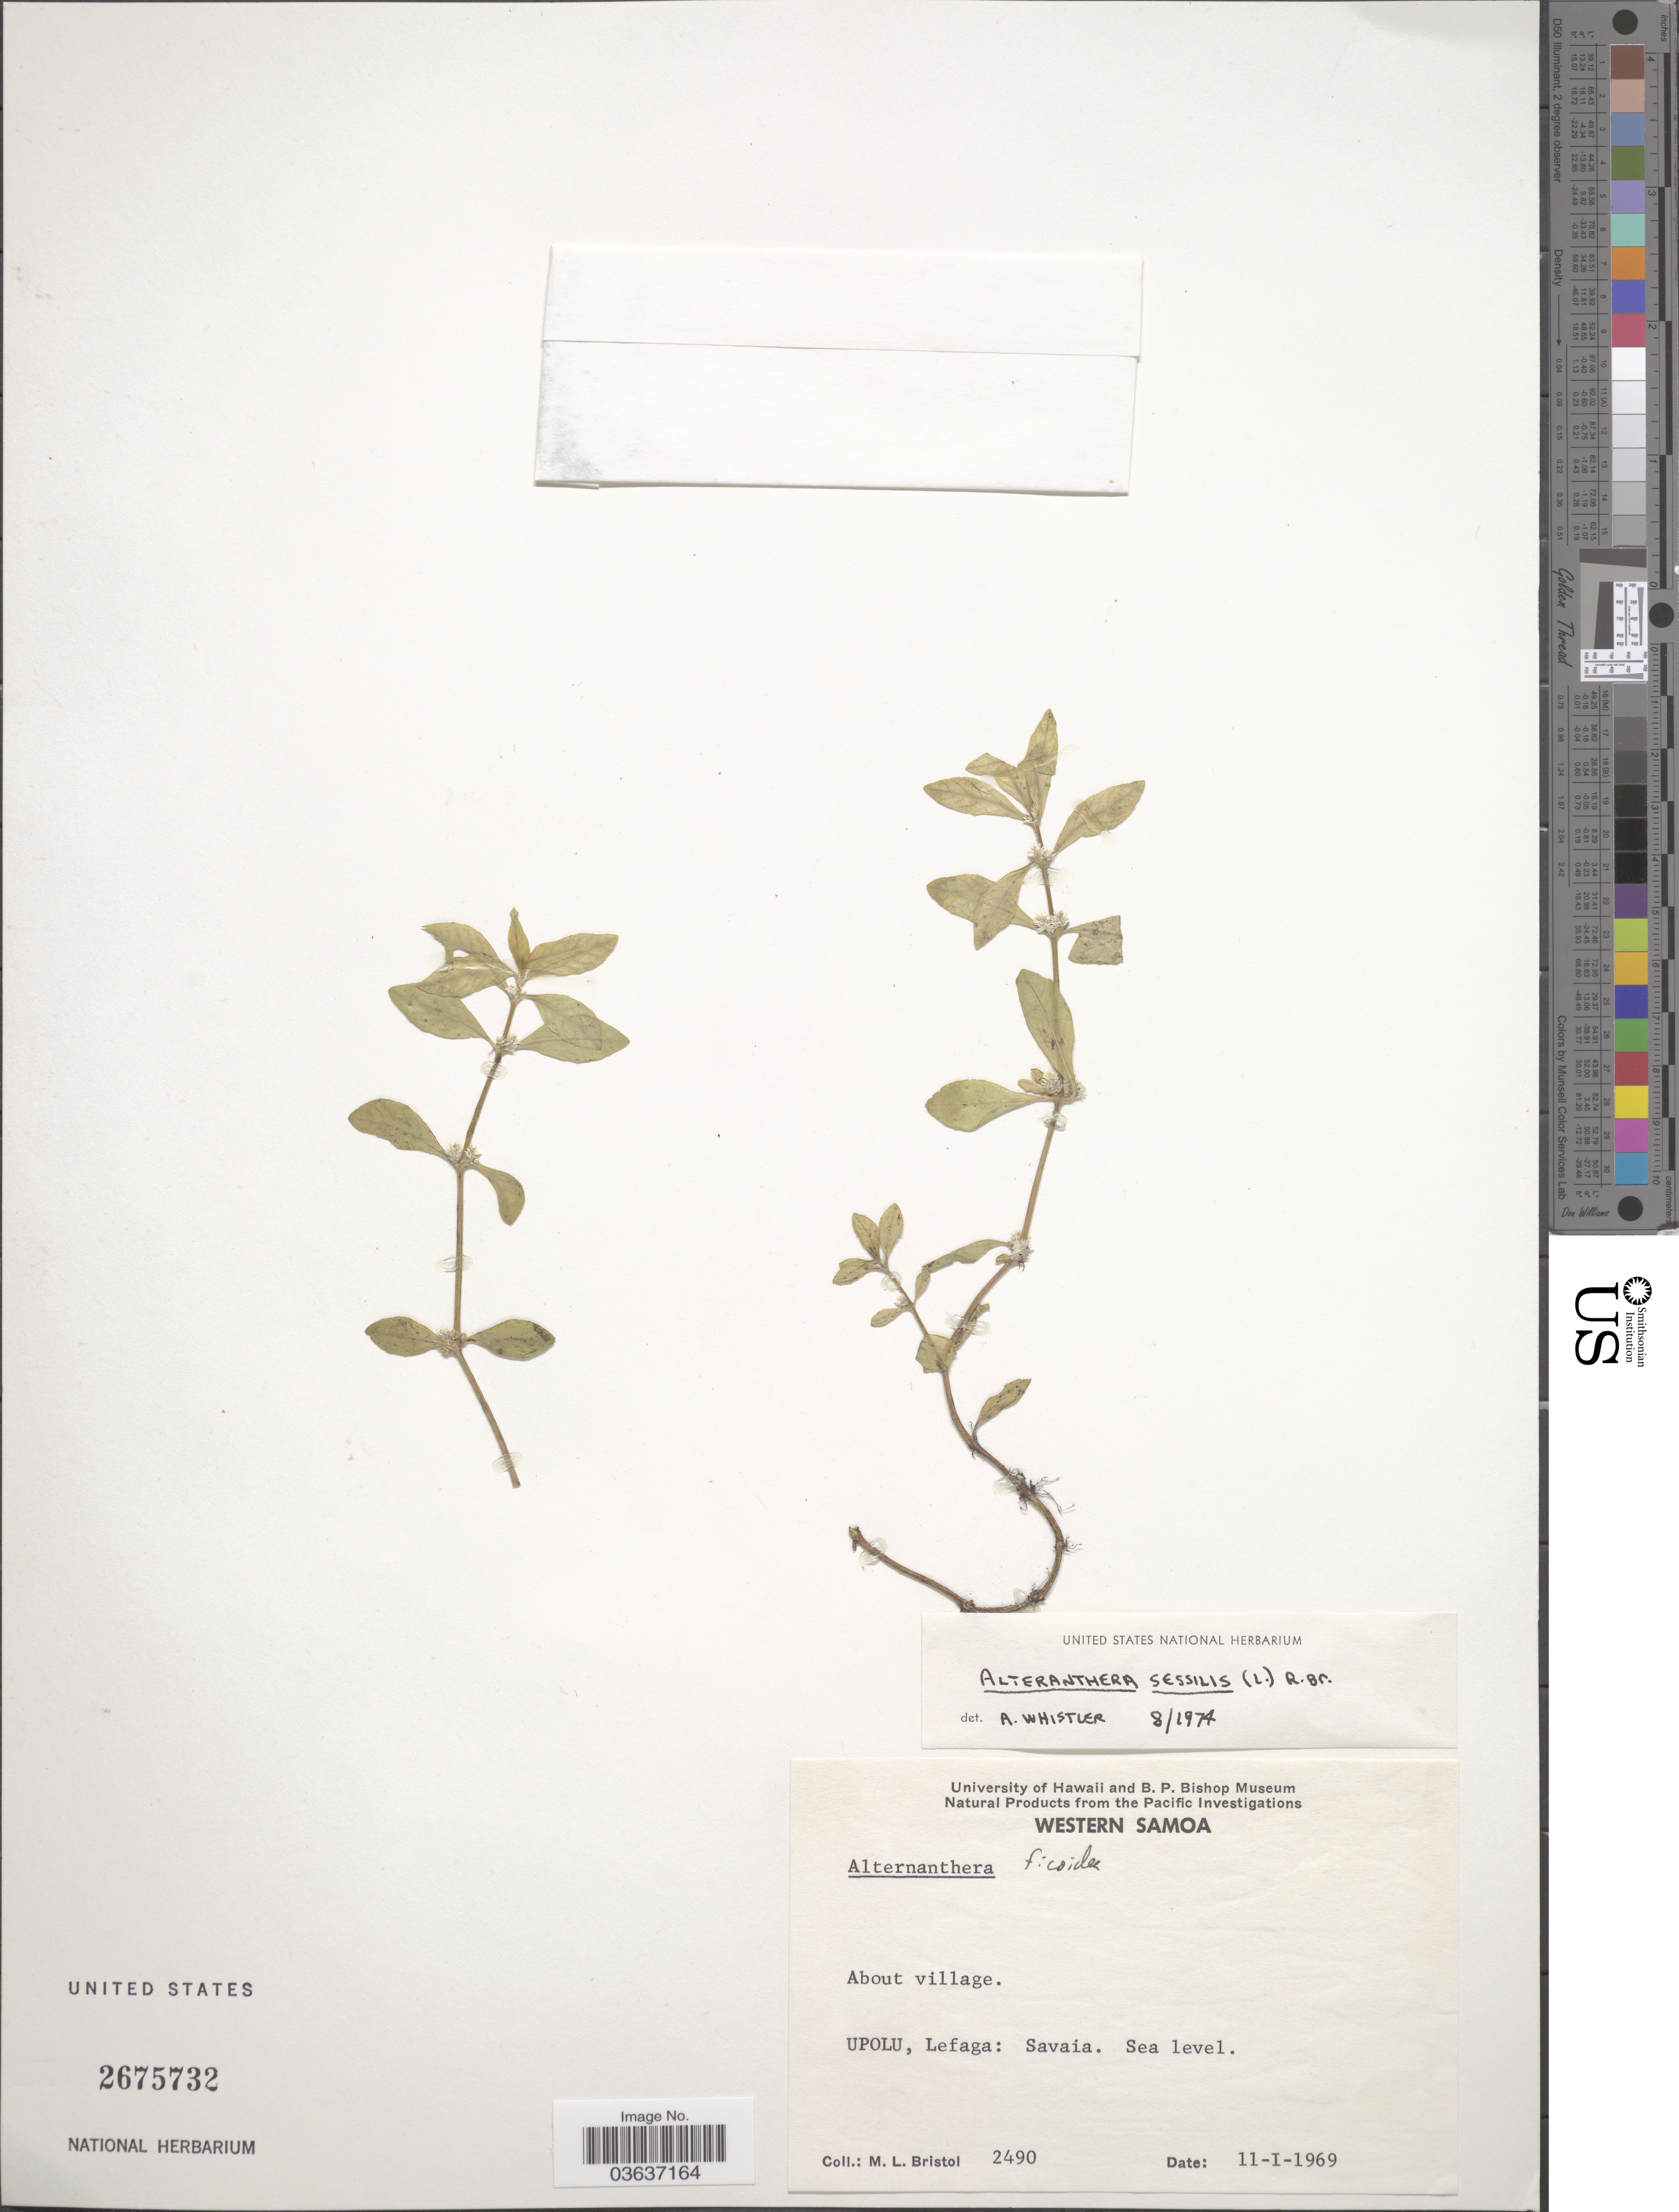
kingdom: Plantae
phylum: Tracheophyta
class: Magnoliopsida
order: Caryophyllales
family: Amaranthaceae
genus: Alternanthera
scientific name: Alternanthera sessilis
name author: (L.) DC.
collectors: M. L. Bristol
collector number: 2490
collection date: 1969-01-11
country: Samoa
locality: About village. Upolu, Lefaga: Savaia.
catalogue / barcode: US 2675732